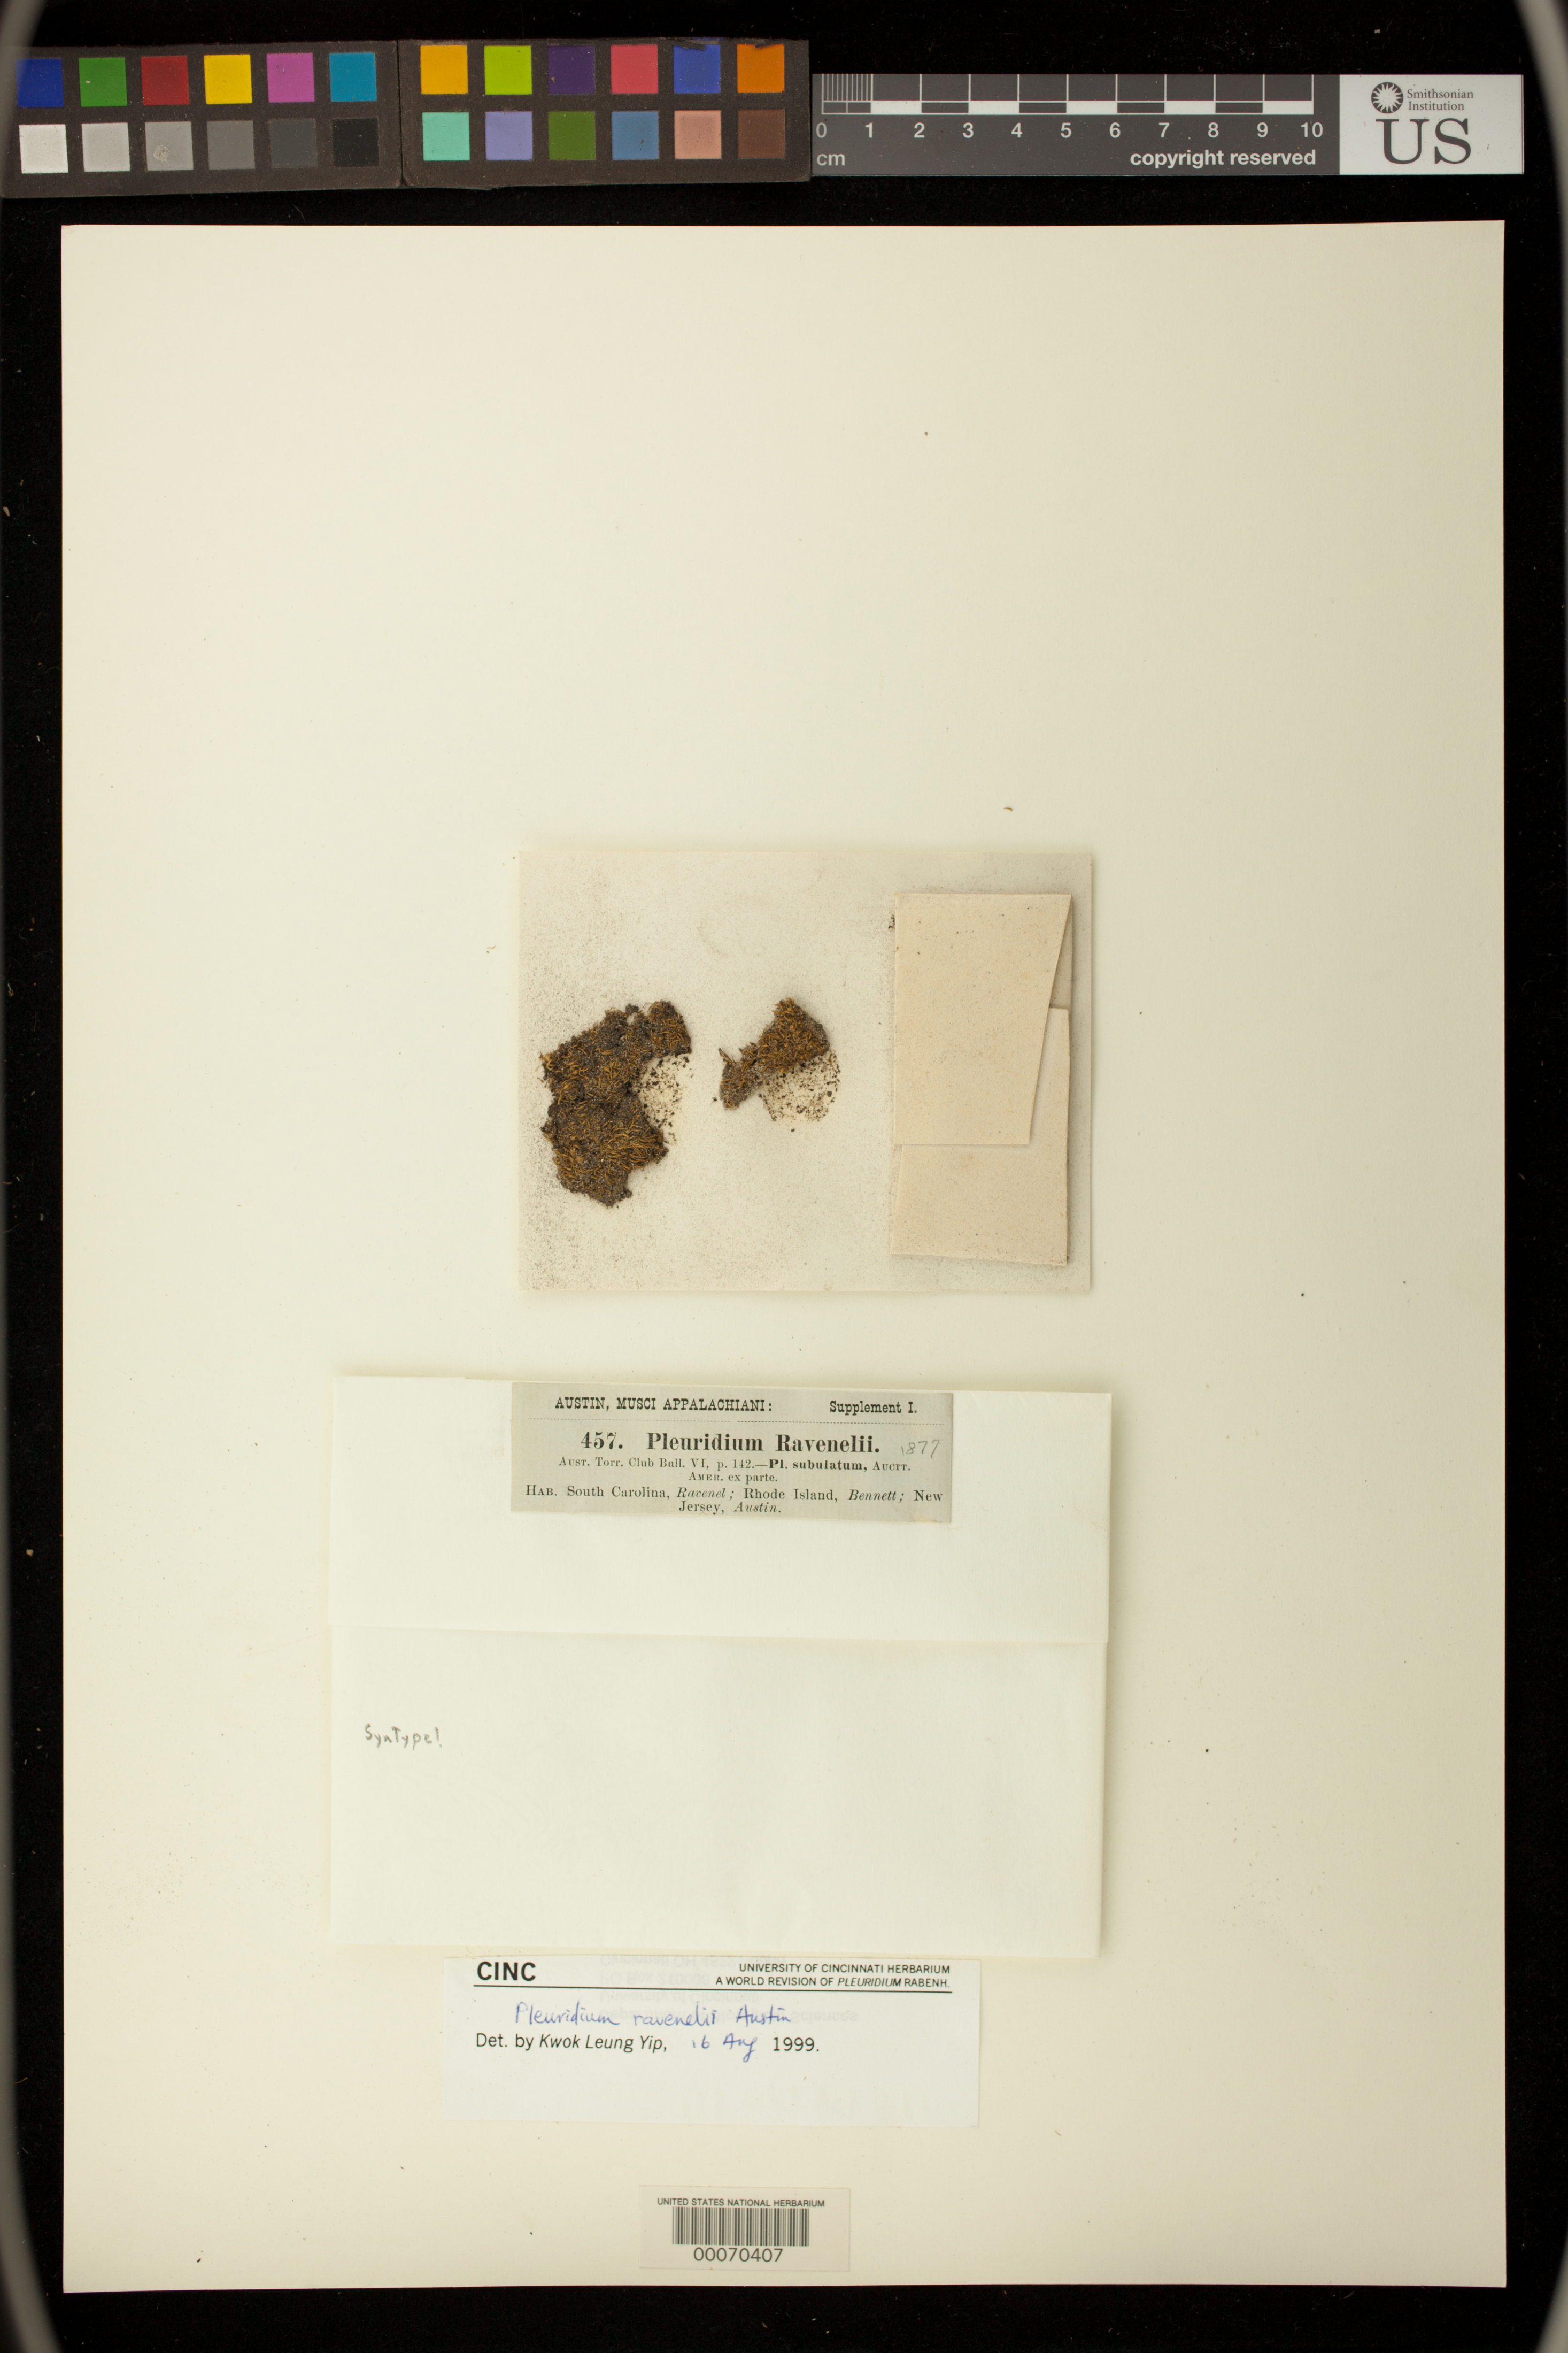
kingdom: Plantae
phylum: Bryophyta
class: Bryopsida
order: Dicranales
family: Ditrichaceae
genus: Pleuridium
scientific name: Pleuridium ravenelii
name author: Austin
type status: Syntype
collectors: H. Ravenel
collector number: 457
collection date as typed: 1877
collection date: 1877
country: United States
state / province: South Carolina